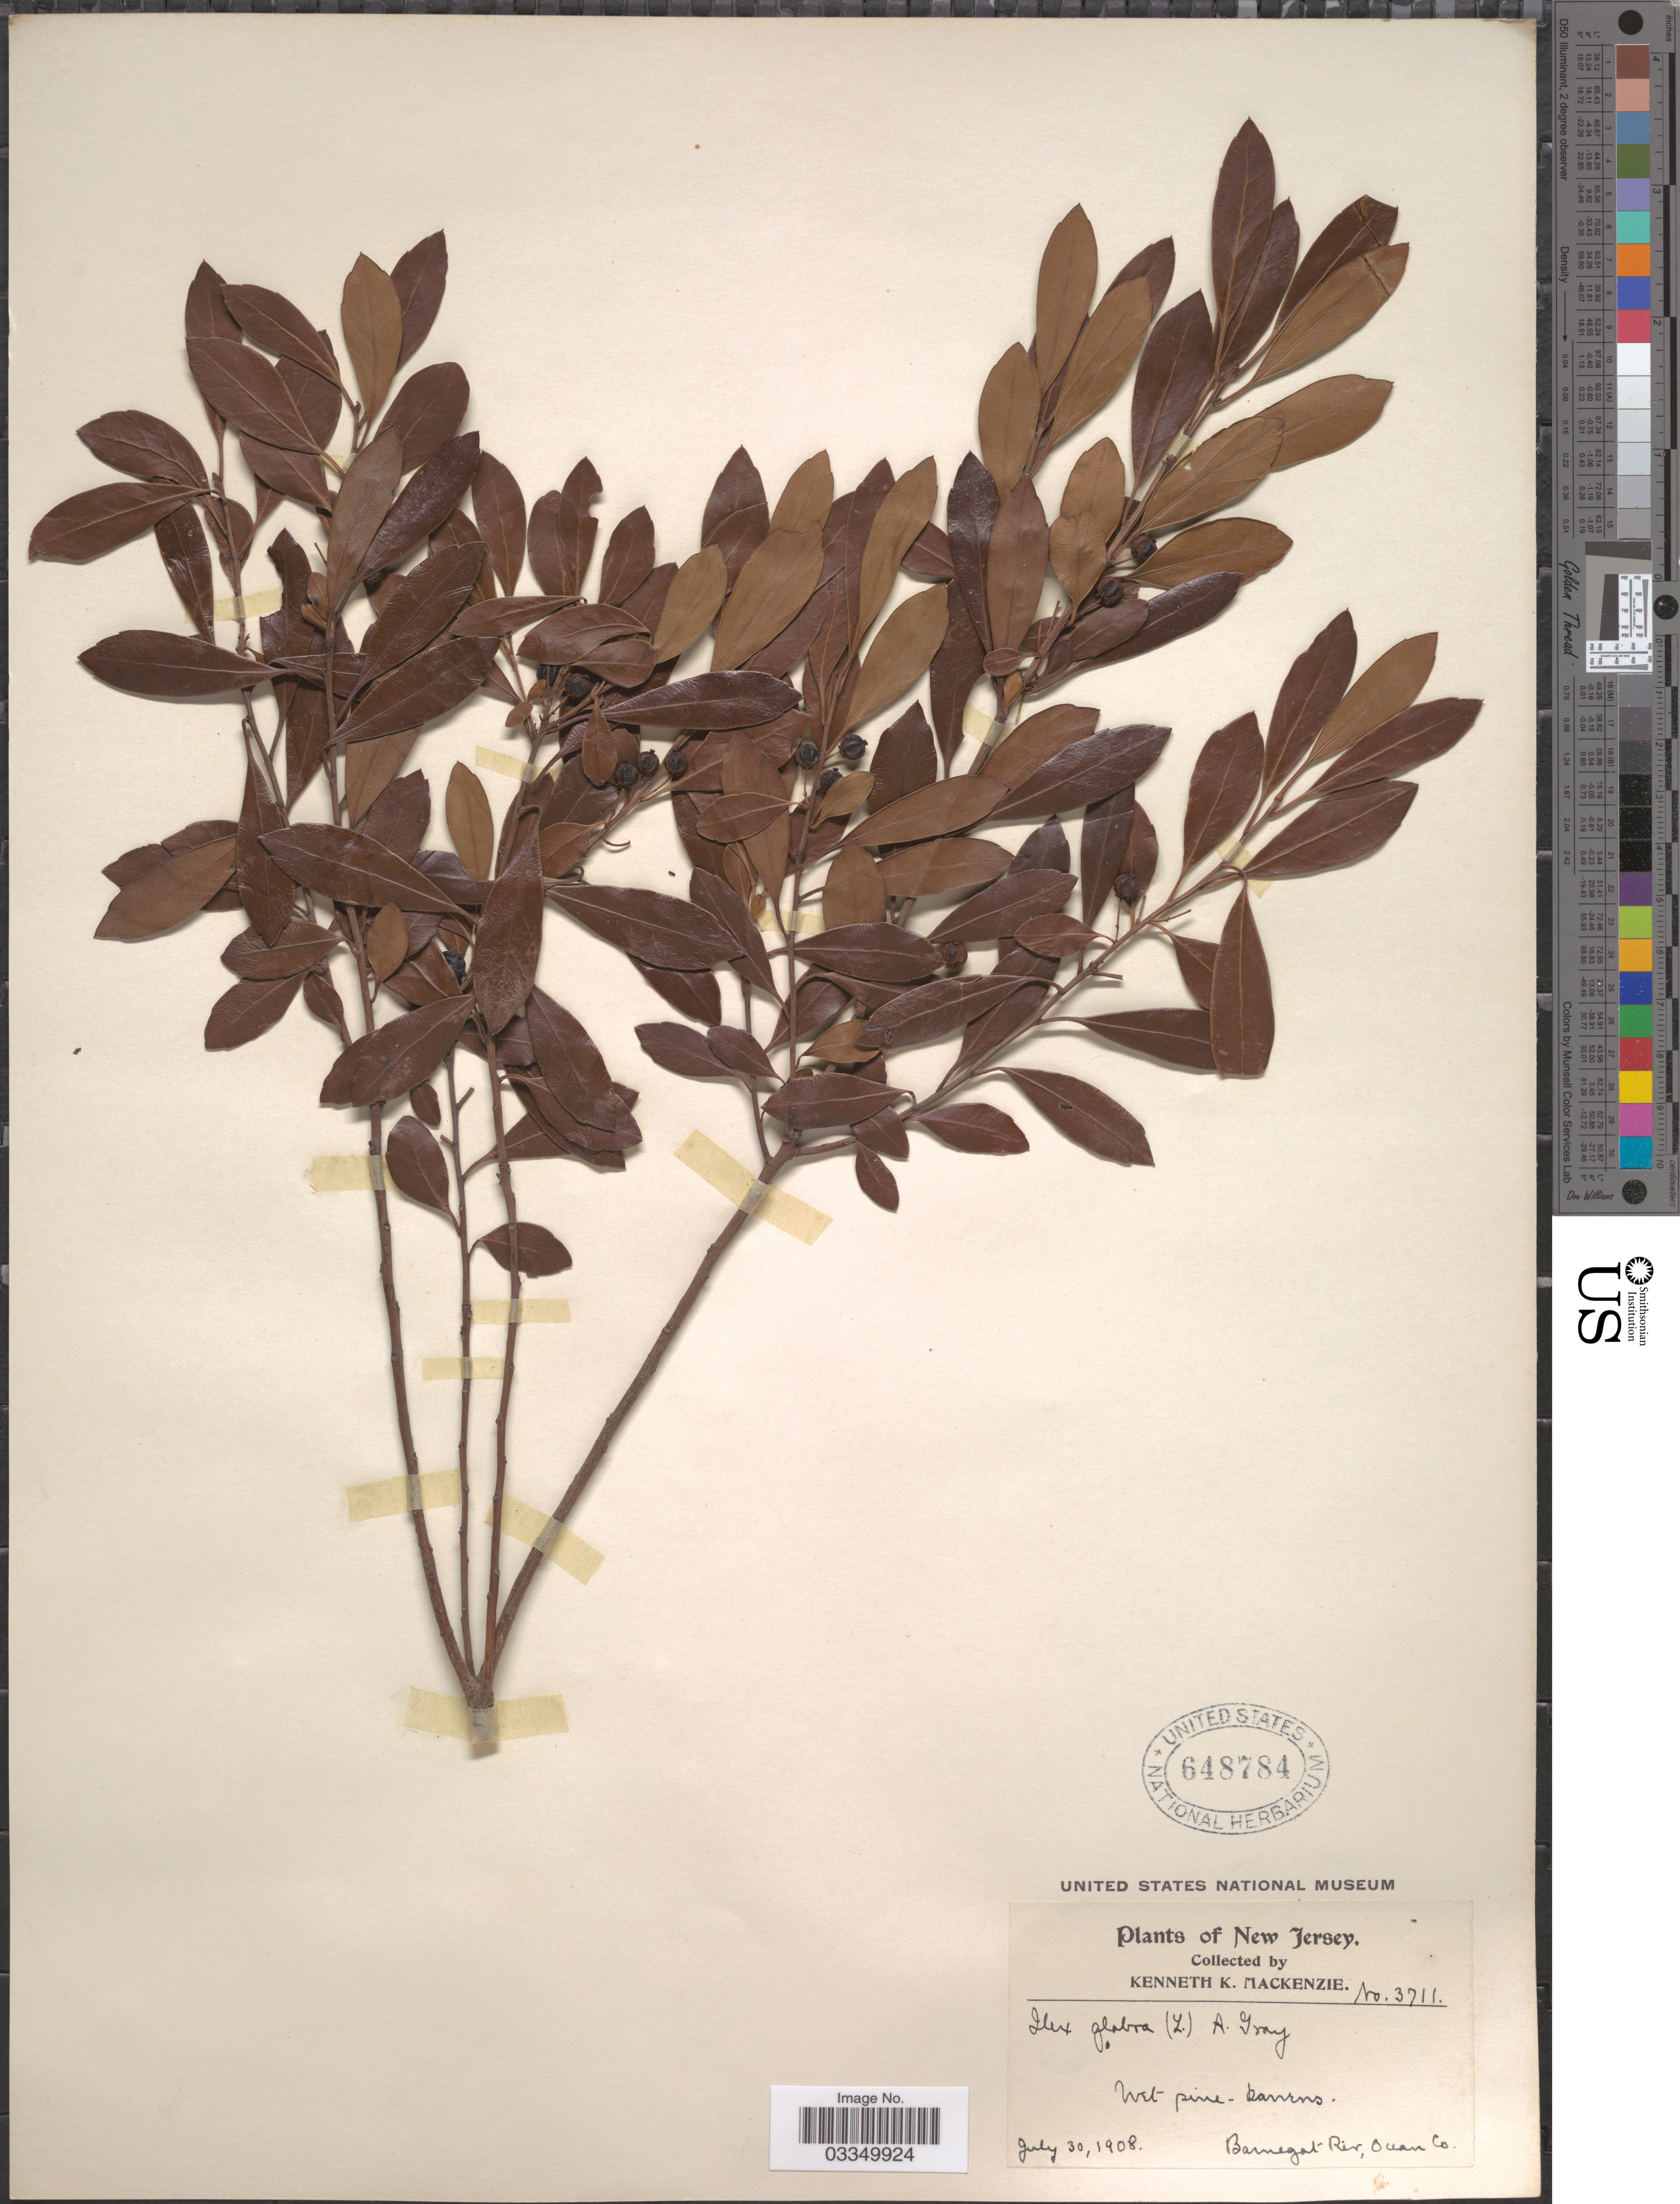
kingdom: Plantae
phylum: Tracheophyta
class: Magnoliopsida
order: Aquifoliales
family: Aquifoliaceae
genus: Ilex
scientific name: Ilex glabra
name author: (L.) A. Gray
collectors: K. K. Mackenzie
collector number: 3711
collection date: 1908-07-30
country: United States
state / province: New Jersey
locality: Barnegat Riv, Ocean Co.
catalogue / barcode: US 648784